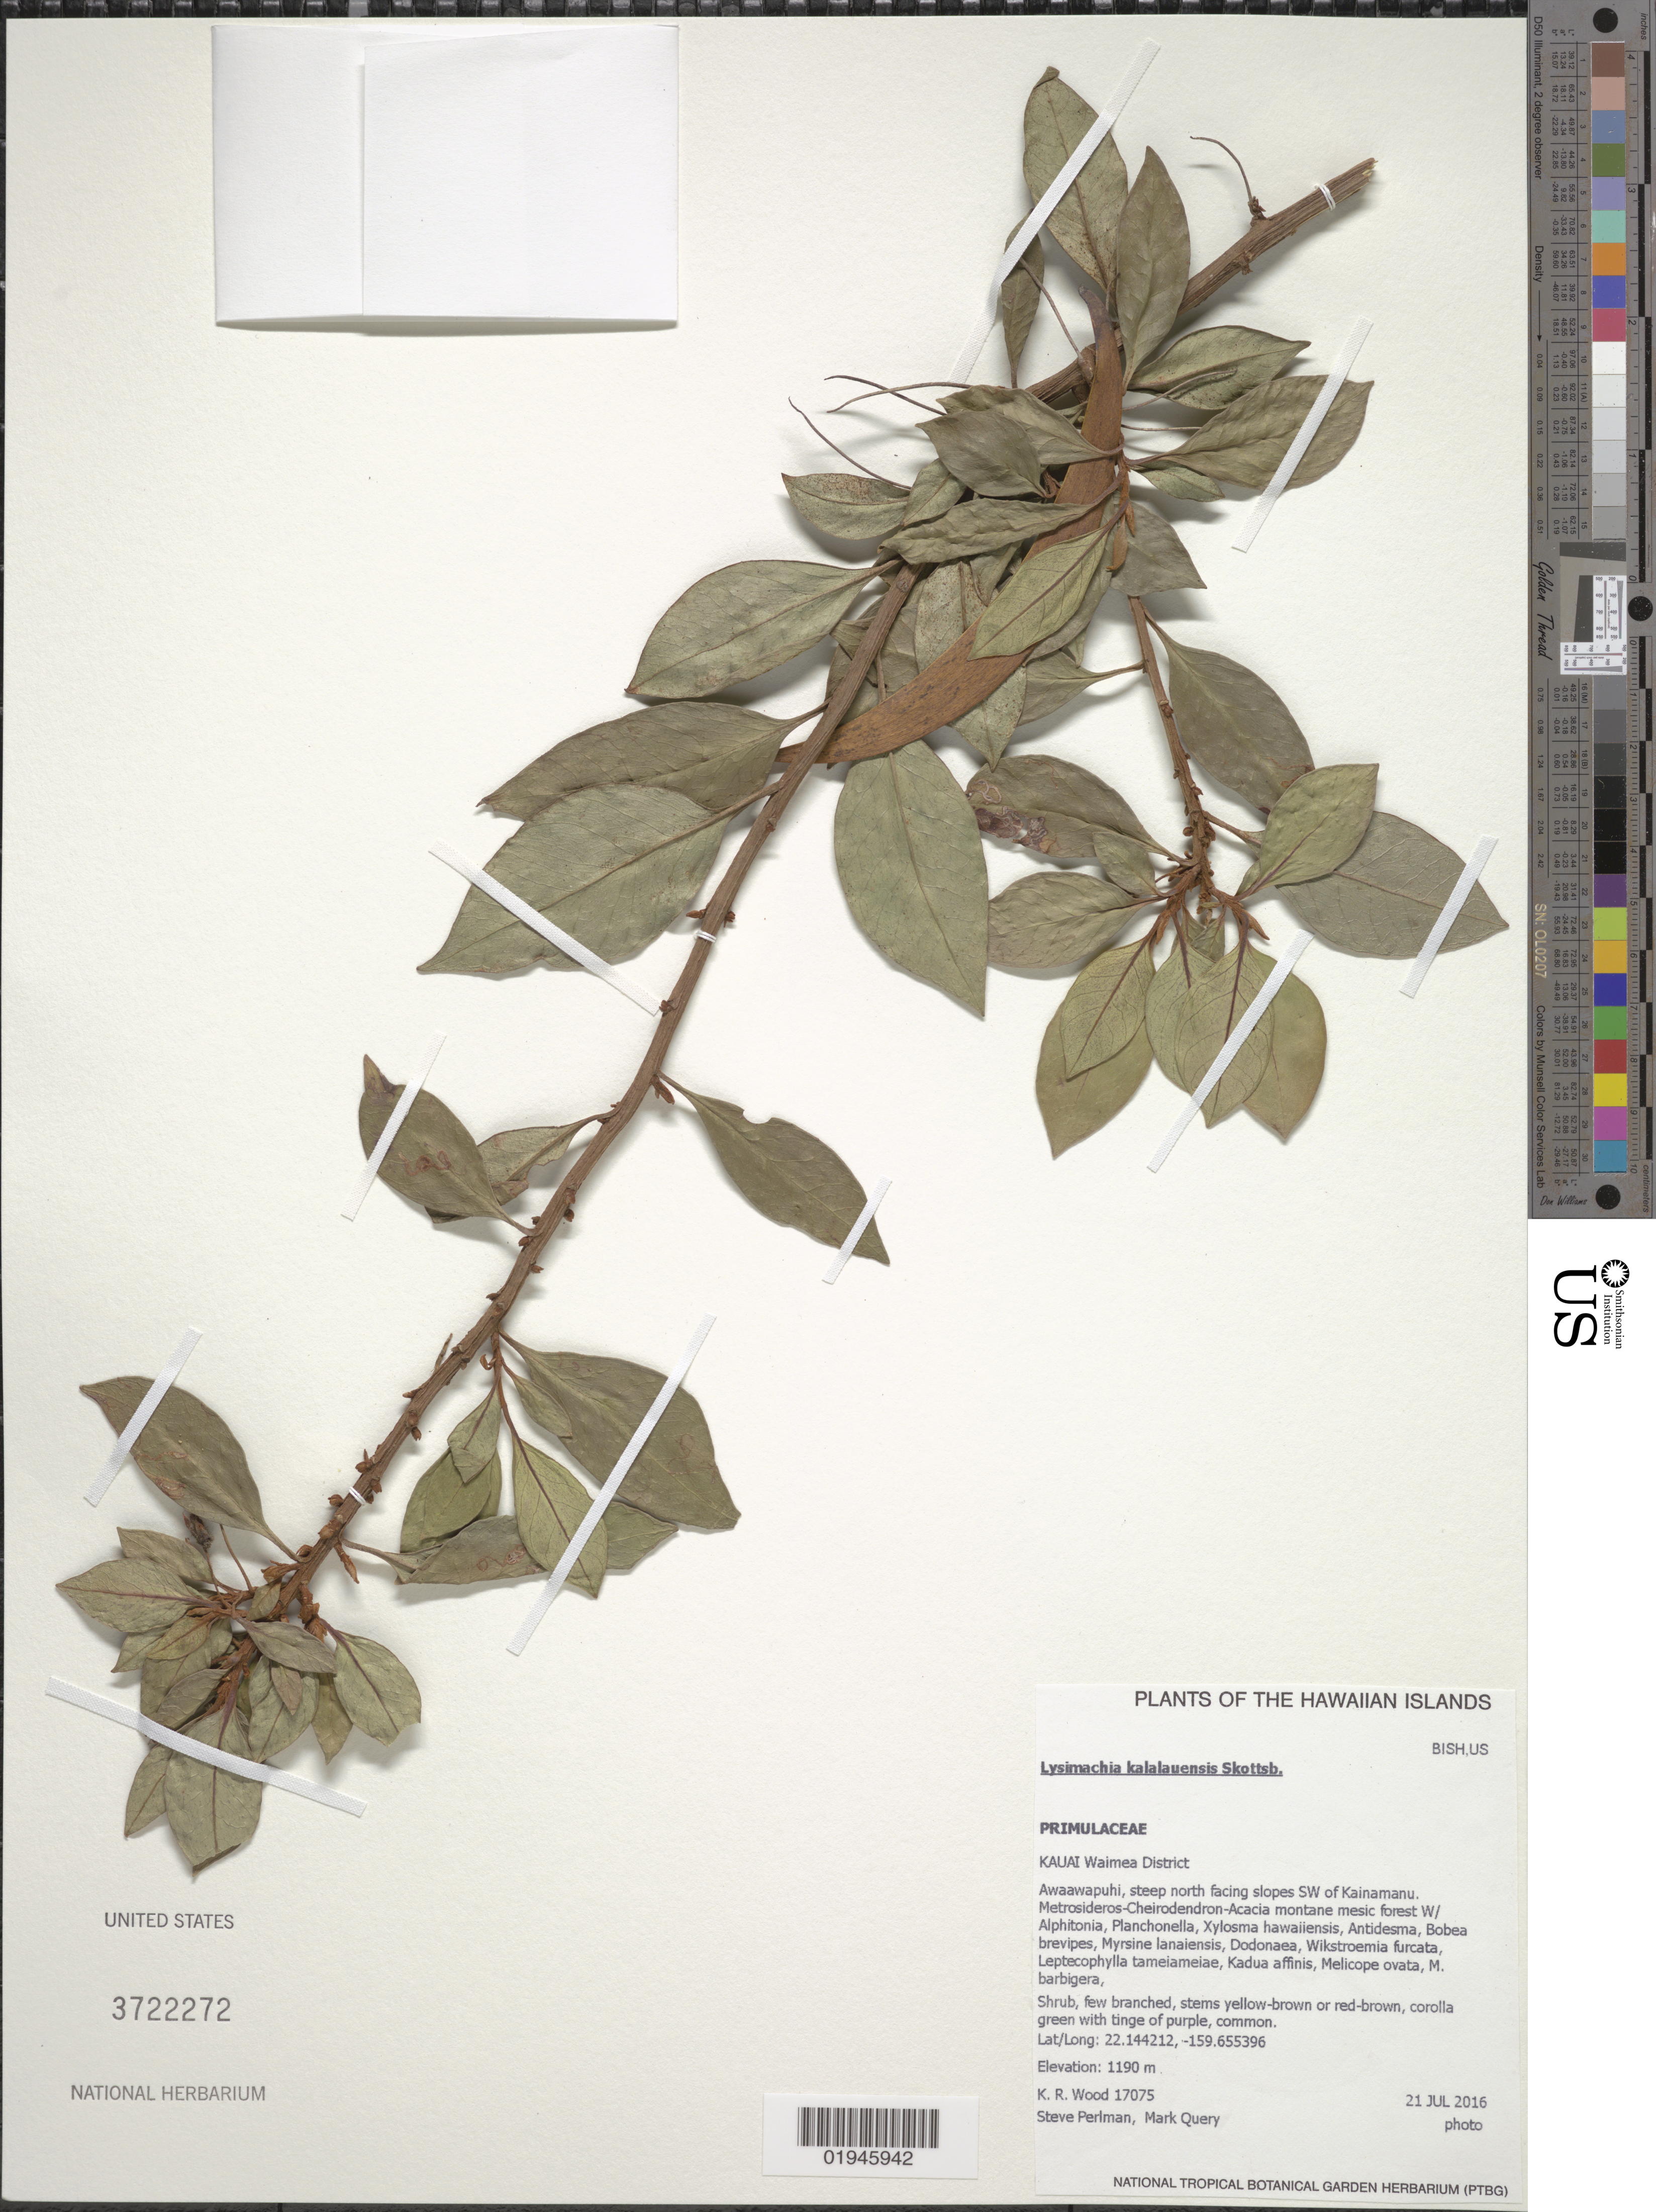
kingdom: Plantae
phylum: Tracheophyta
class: Magnoliopsida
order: Ericales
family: Primulaceae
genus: Lysimachia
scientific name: Lysimachia kalalauensis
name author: Skottsb.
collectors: K. R. Wood, S. P. Perlman & M. Query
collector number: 17075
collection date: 2016-07-21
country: United States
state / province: Hawaii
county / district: Kauai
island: Kaua'i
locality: Waimea District, Awaawapuhi, steep north facing slopes SW of Kainamanu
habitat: Montane mesic forest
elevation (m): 1190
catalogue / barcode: US 3722272